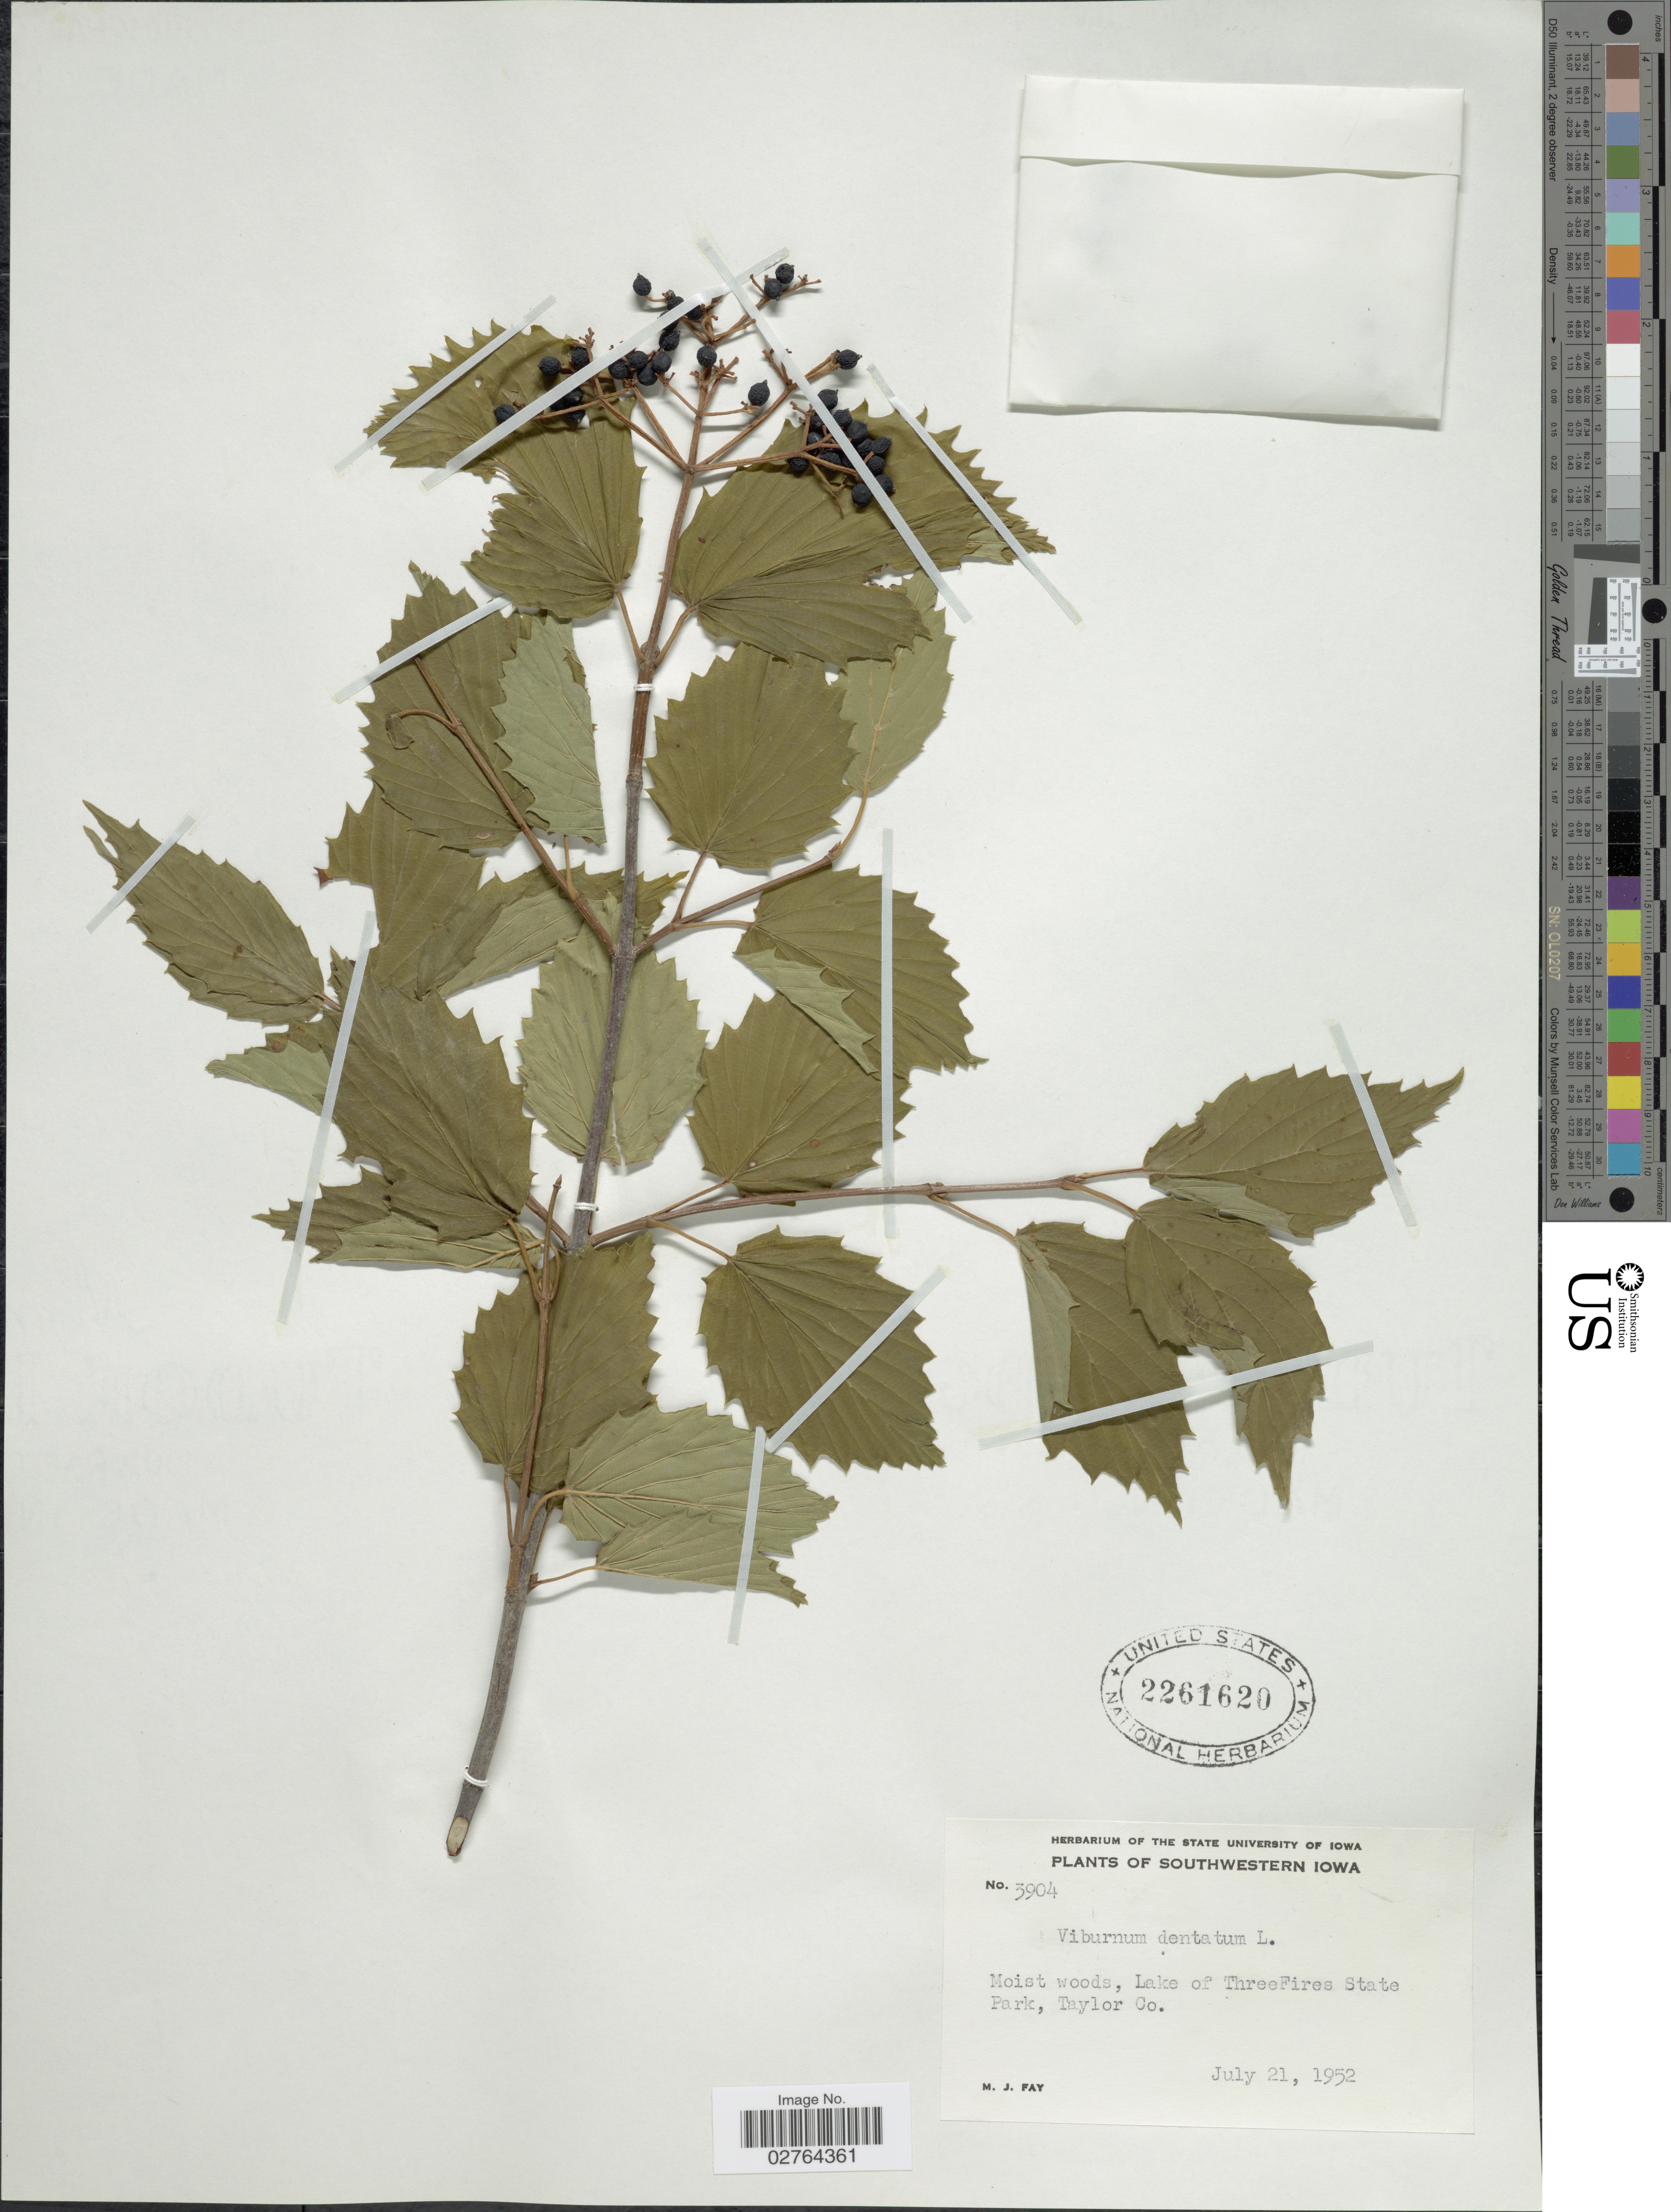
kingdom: Plantae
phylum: Tracheophyta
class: Magnoliopsida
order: Dipsacales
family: Viburnaceae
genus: Viburnum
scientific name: Viburnum recognitum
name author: Fernald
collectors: M. Fay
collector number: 3904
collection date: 1952-07-21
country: United States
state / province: Iowa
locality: Southwestern Iowa. Moist woods, Lake of Three Fires State Park, Taylor Co.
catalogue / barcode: US 2261620